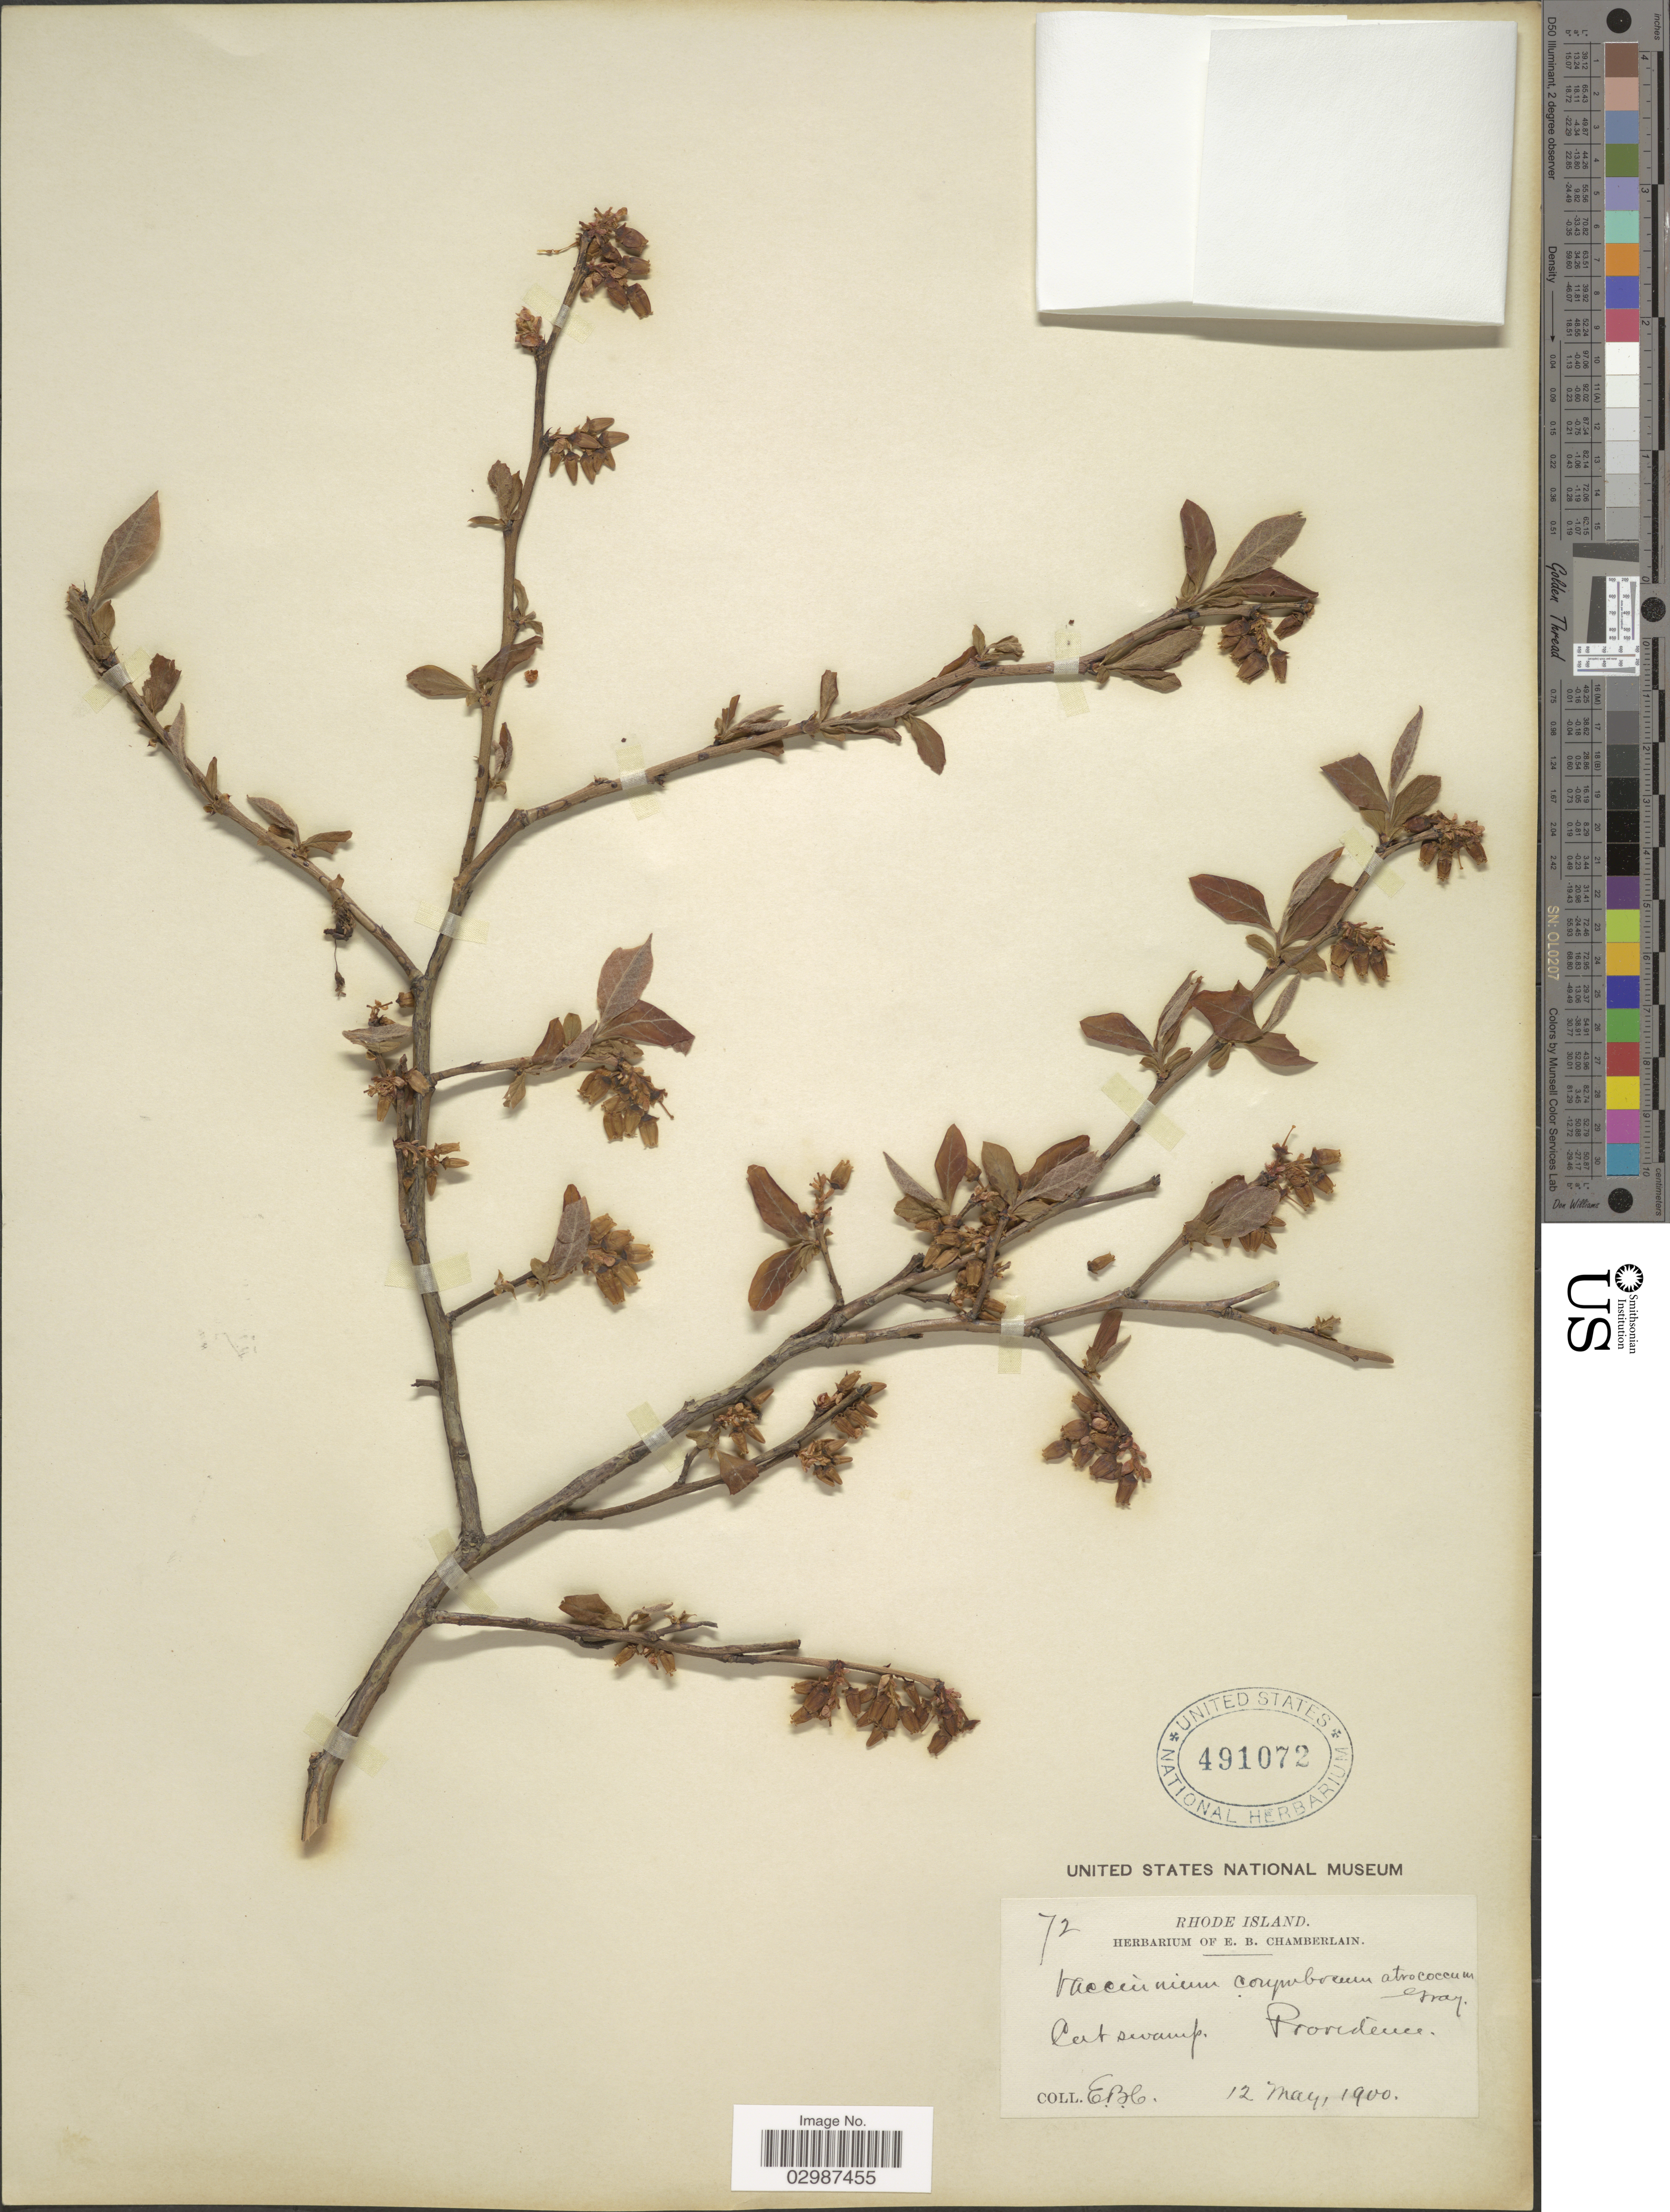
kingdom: Plantae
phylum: Tracheophyta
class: Magnoliopsida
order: Ericales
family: Ericaceae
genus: Vaccinium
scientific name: Vaccinium atrococcum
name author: (A. Gray) A. Heller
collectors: E. Chamberlain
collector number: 72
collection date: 1900-05-12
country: United States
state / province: Rhode Island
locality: Cat swamp. Provedence.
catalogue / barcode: US 491072